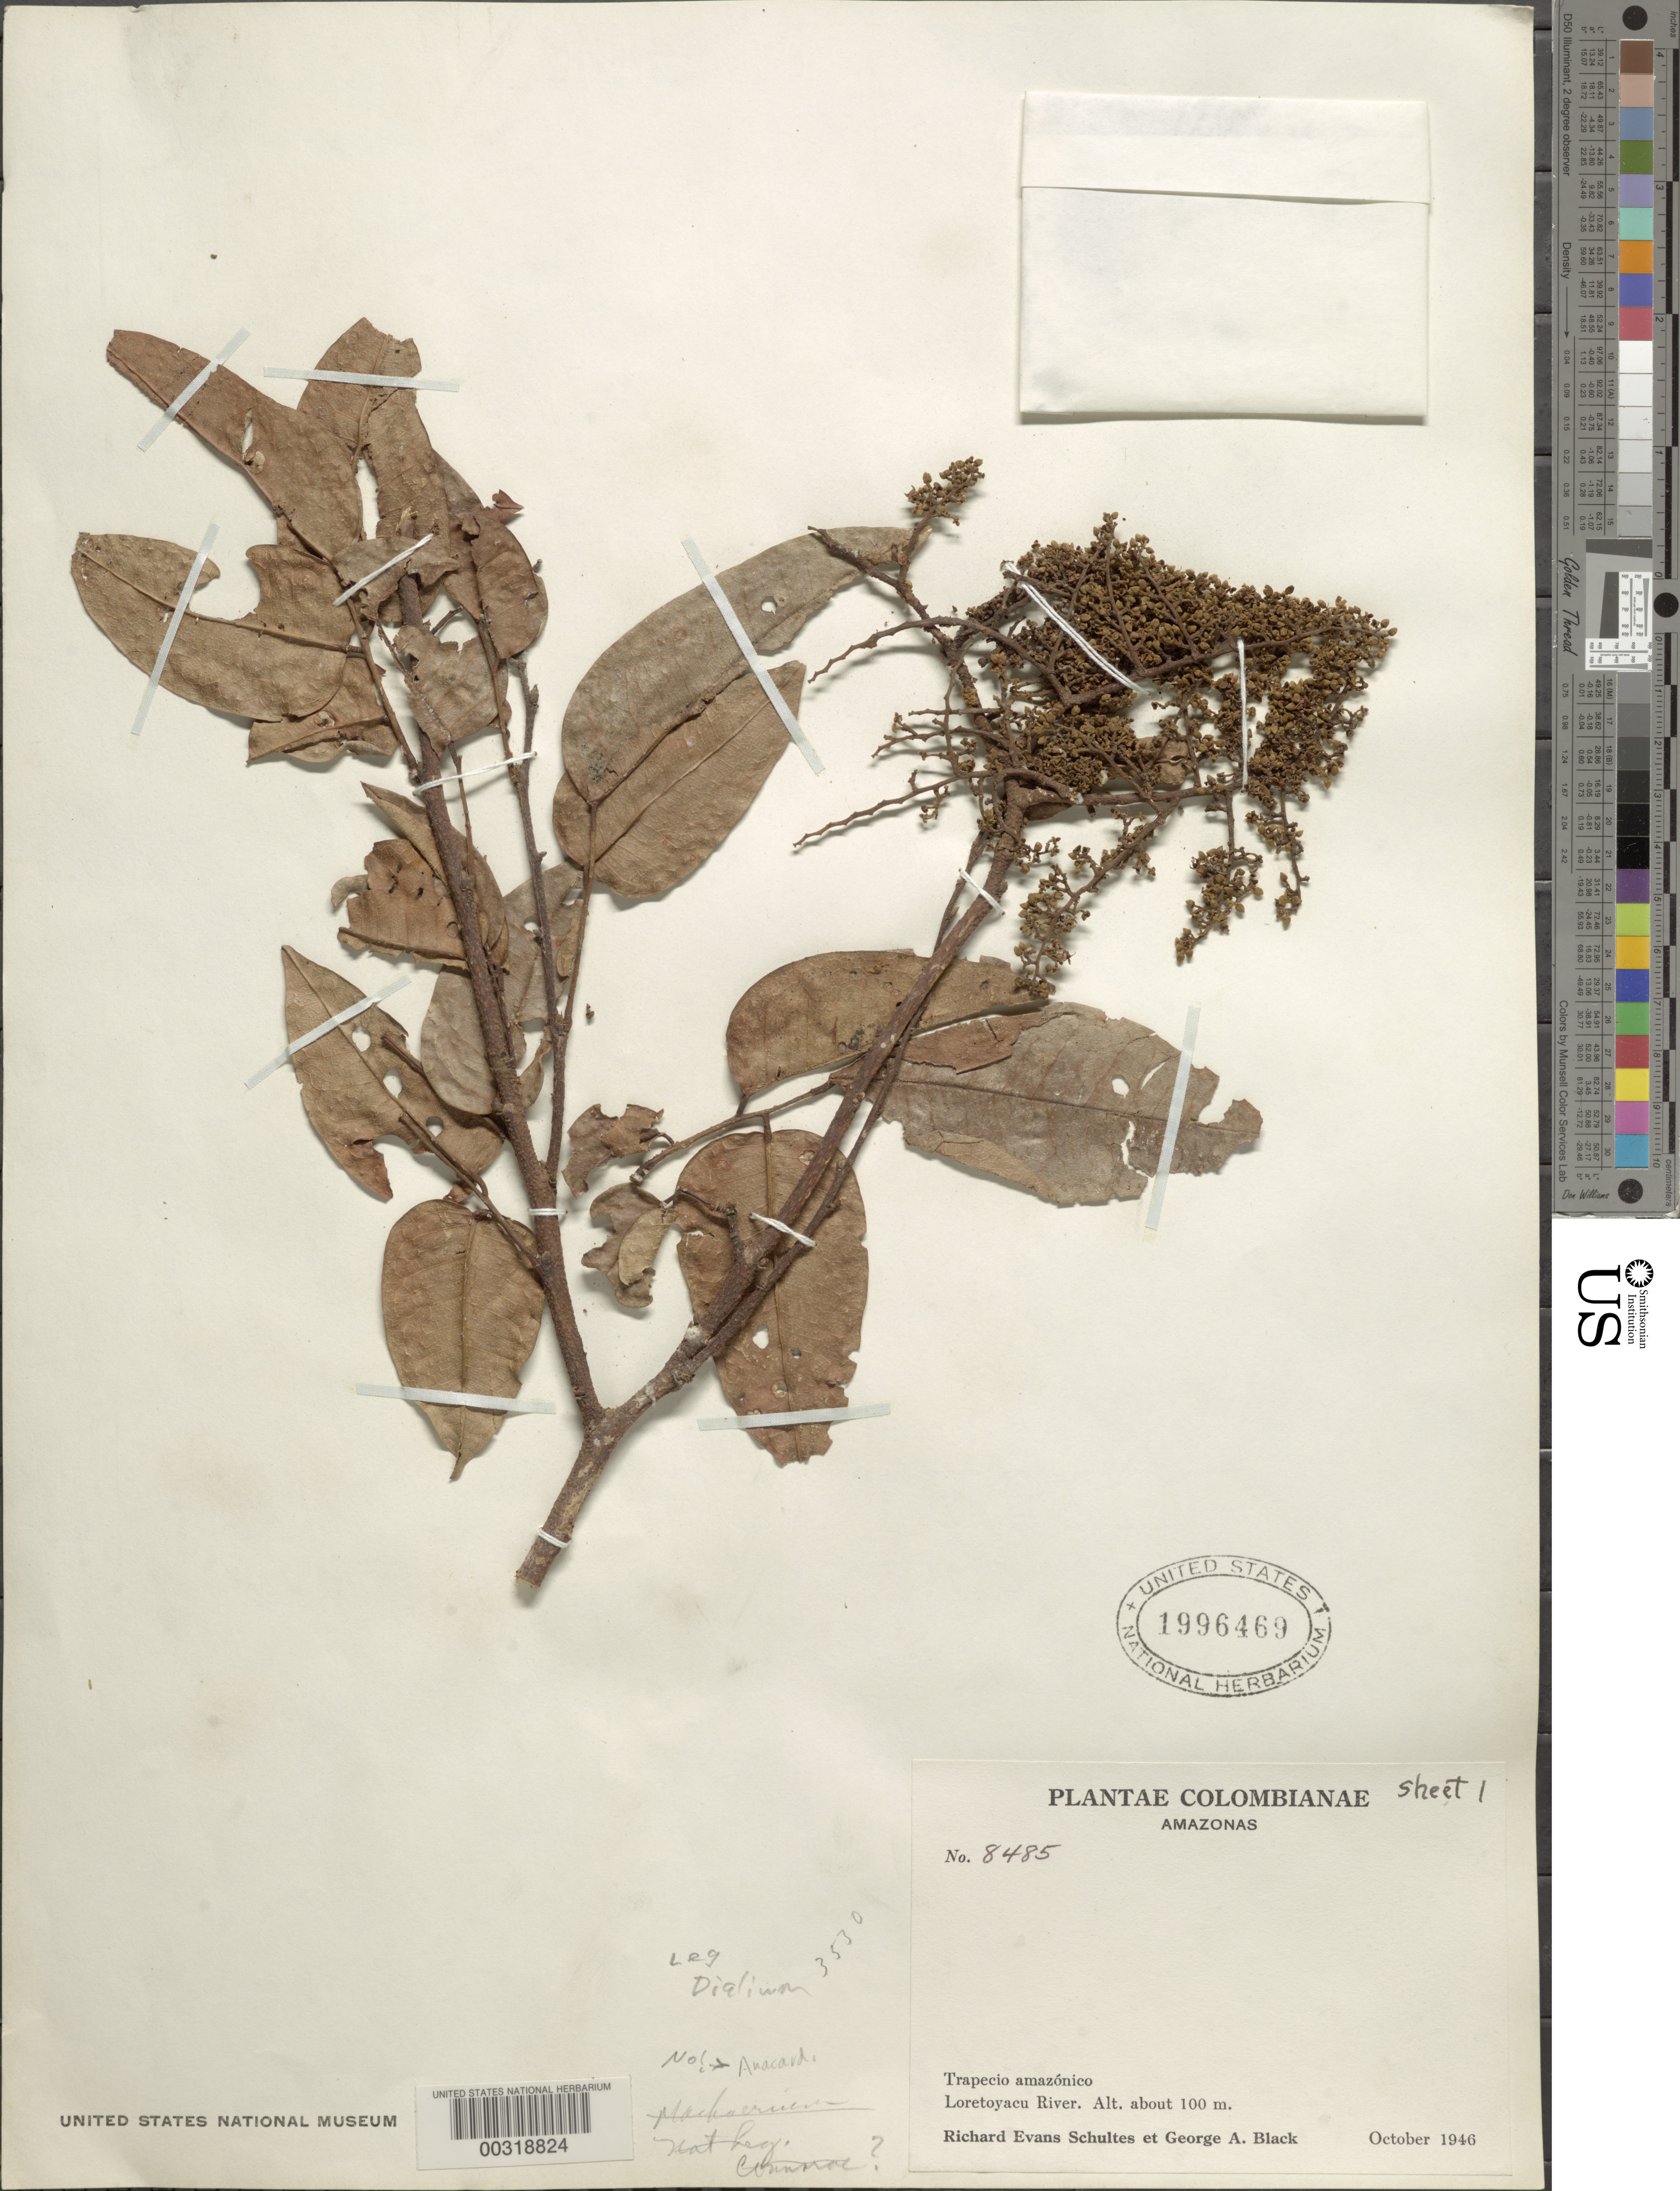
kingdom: Plantae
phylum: Tracheophyta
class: Magnoliopsida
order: Fabales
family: Fabaceae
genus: Dialium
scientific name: Dialium sp.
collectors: R. E. Schultes & G. A. Black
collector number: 8485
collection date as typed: Oct 1946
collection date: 1946-10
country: Colombia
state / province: Amazônas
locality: Loreta-Yacu River.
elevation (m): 100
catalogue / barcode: US 1996469